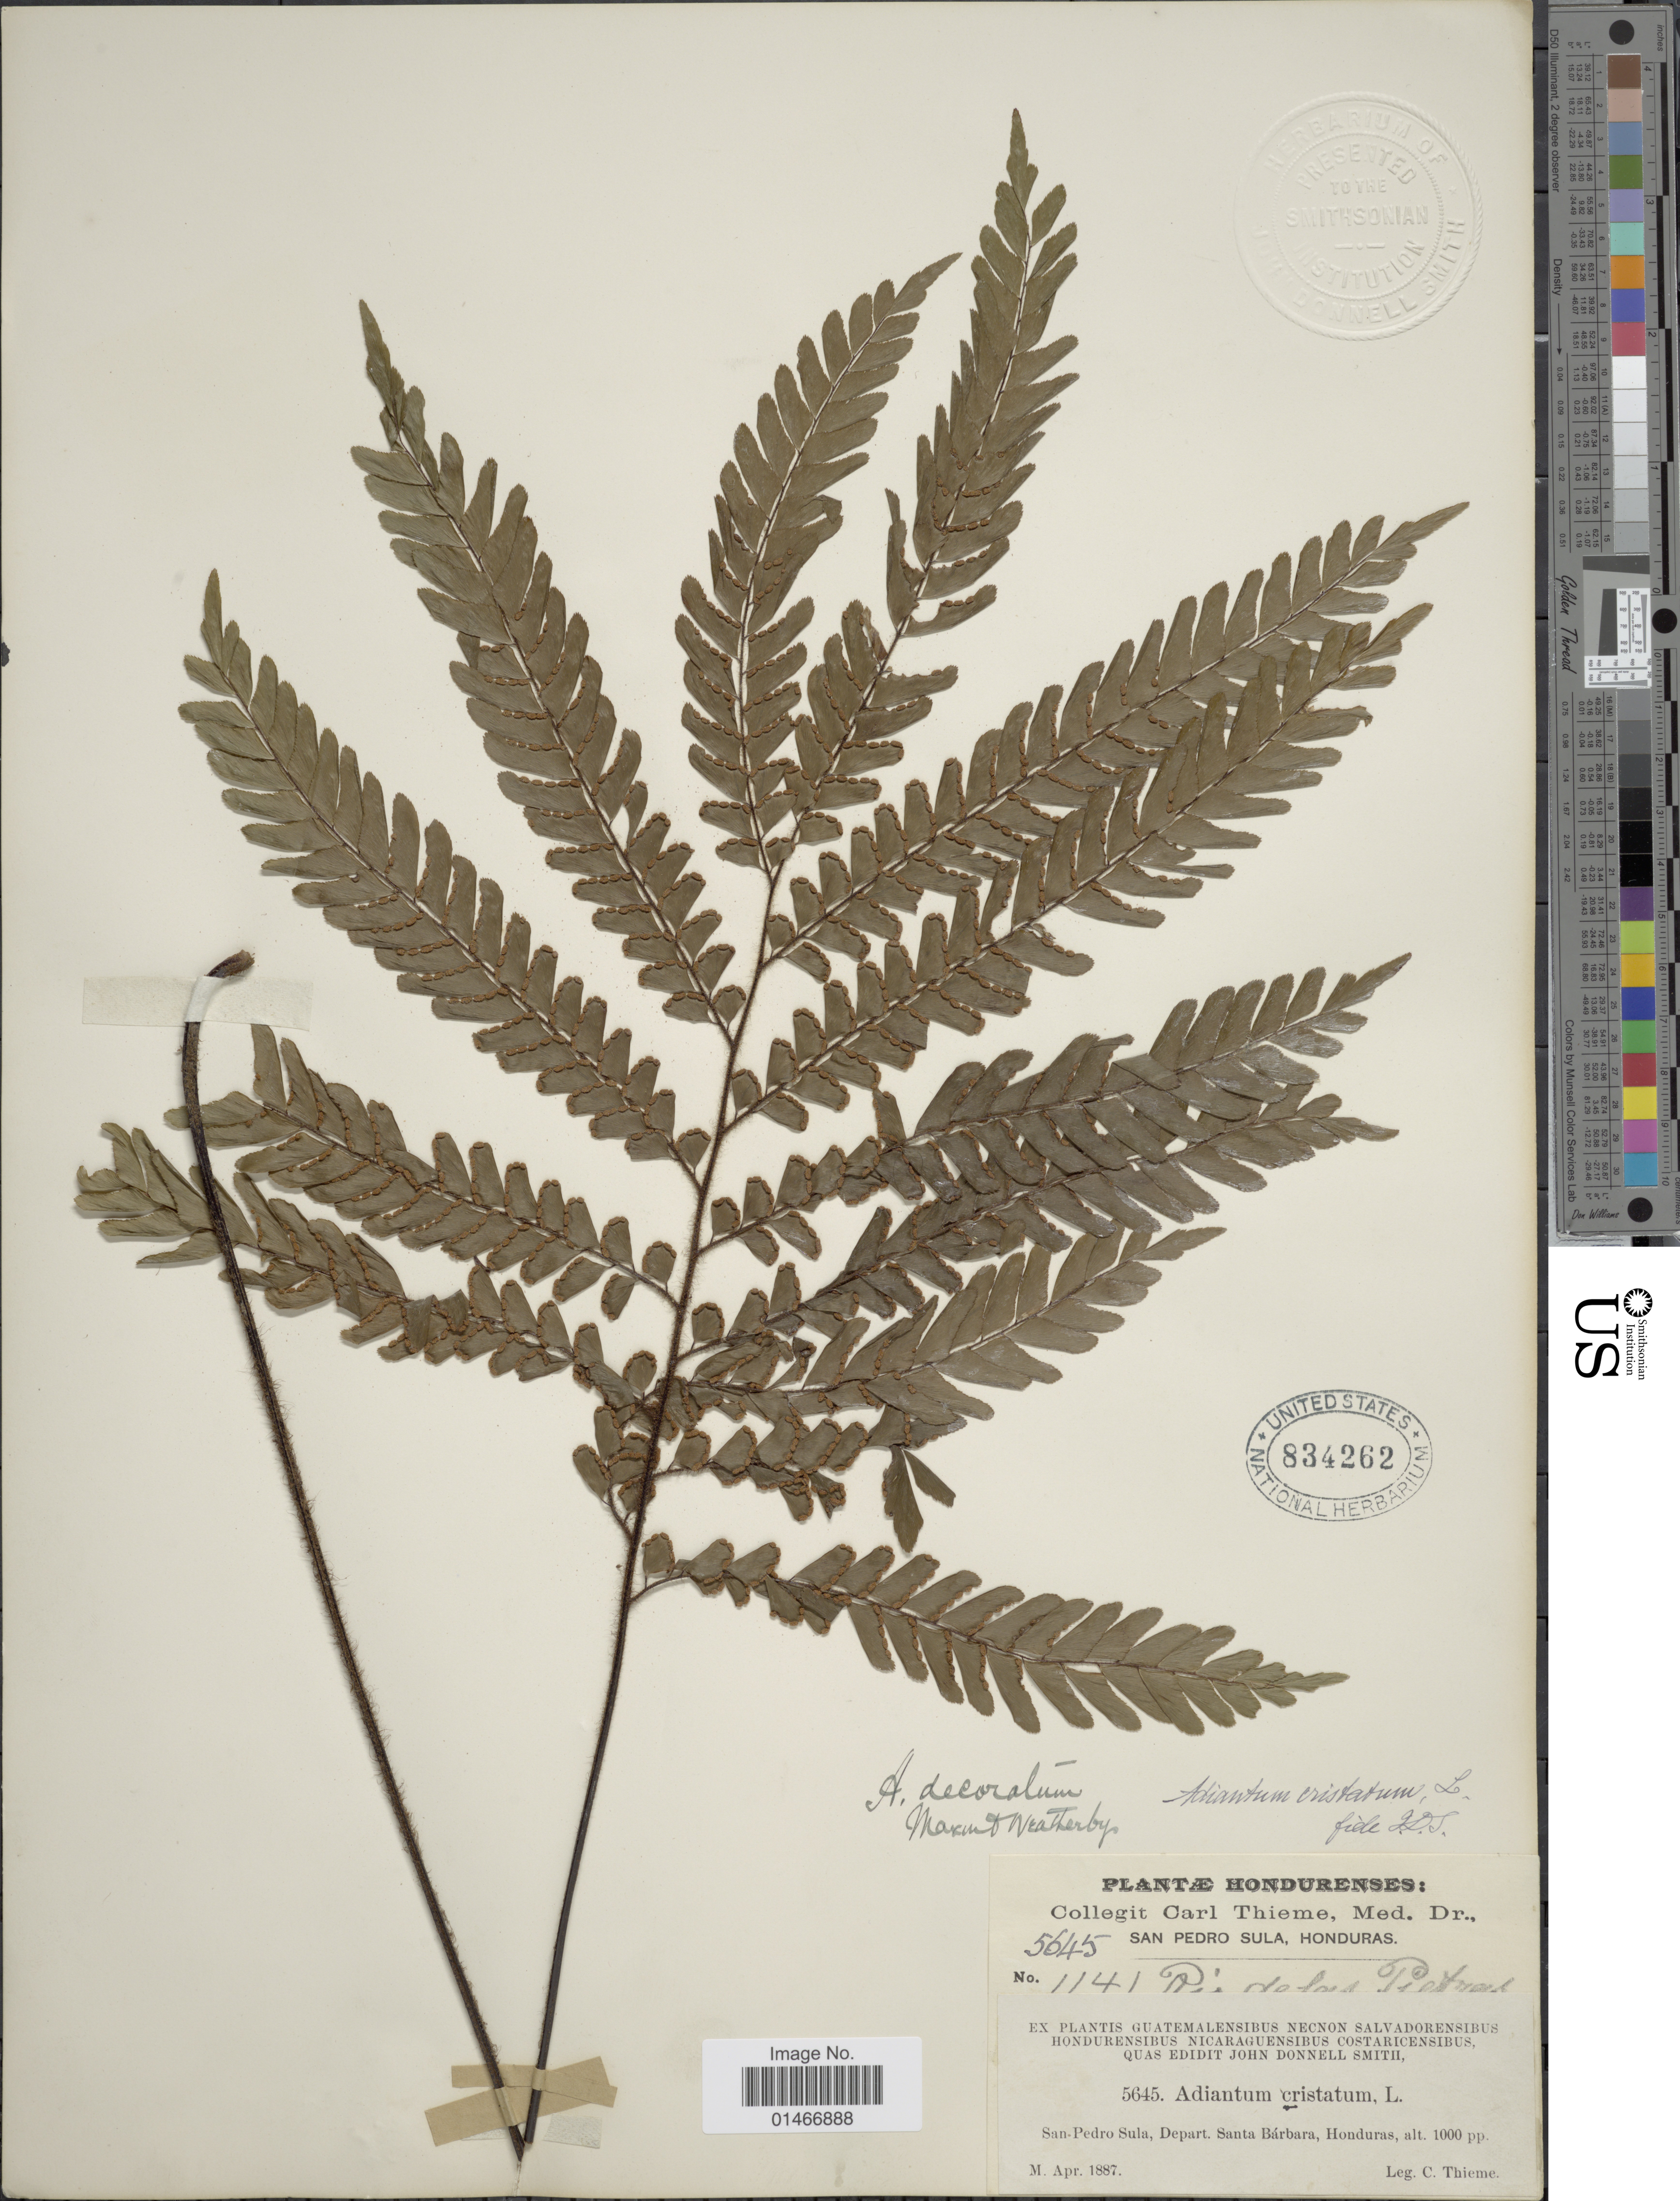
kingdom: Plantae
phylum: Tracheophyta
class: Polypodiopsida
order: Polypodiales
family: Pteridaceae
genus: Adiantum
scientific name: Adiantum decoratum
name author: Maxon & Weath.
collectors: C. Thieme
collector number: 1141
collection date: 1887-04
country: Honduras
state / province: Santa Bárbara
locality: San Pedro Sula, Depart. Santa Barbara.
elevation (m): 305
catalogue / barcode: US 834262